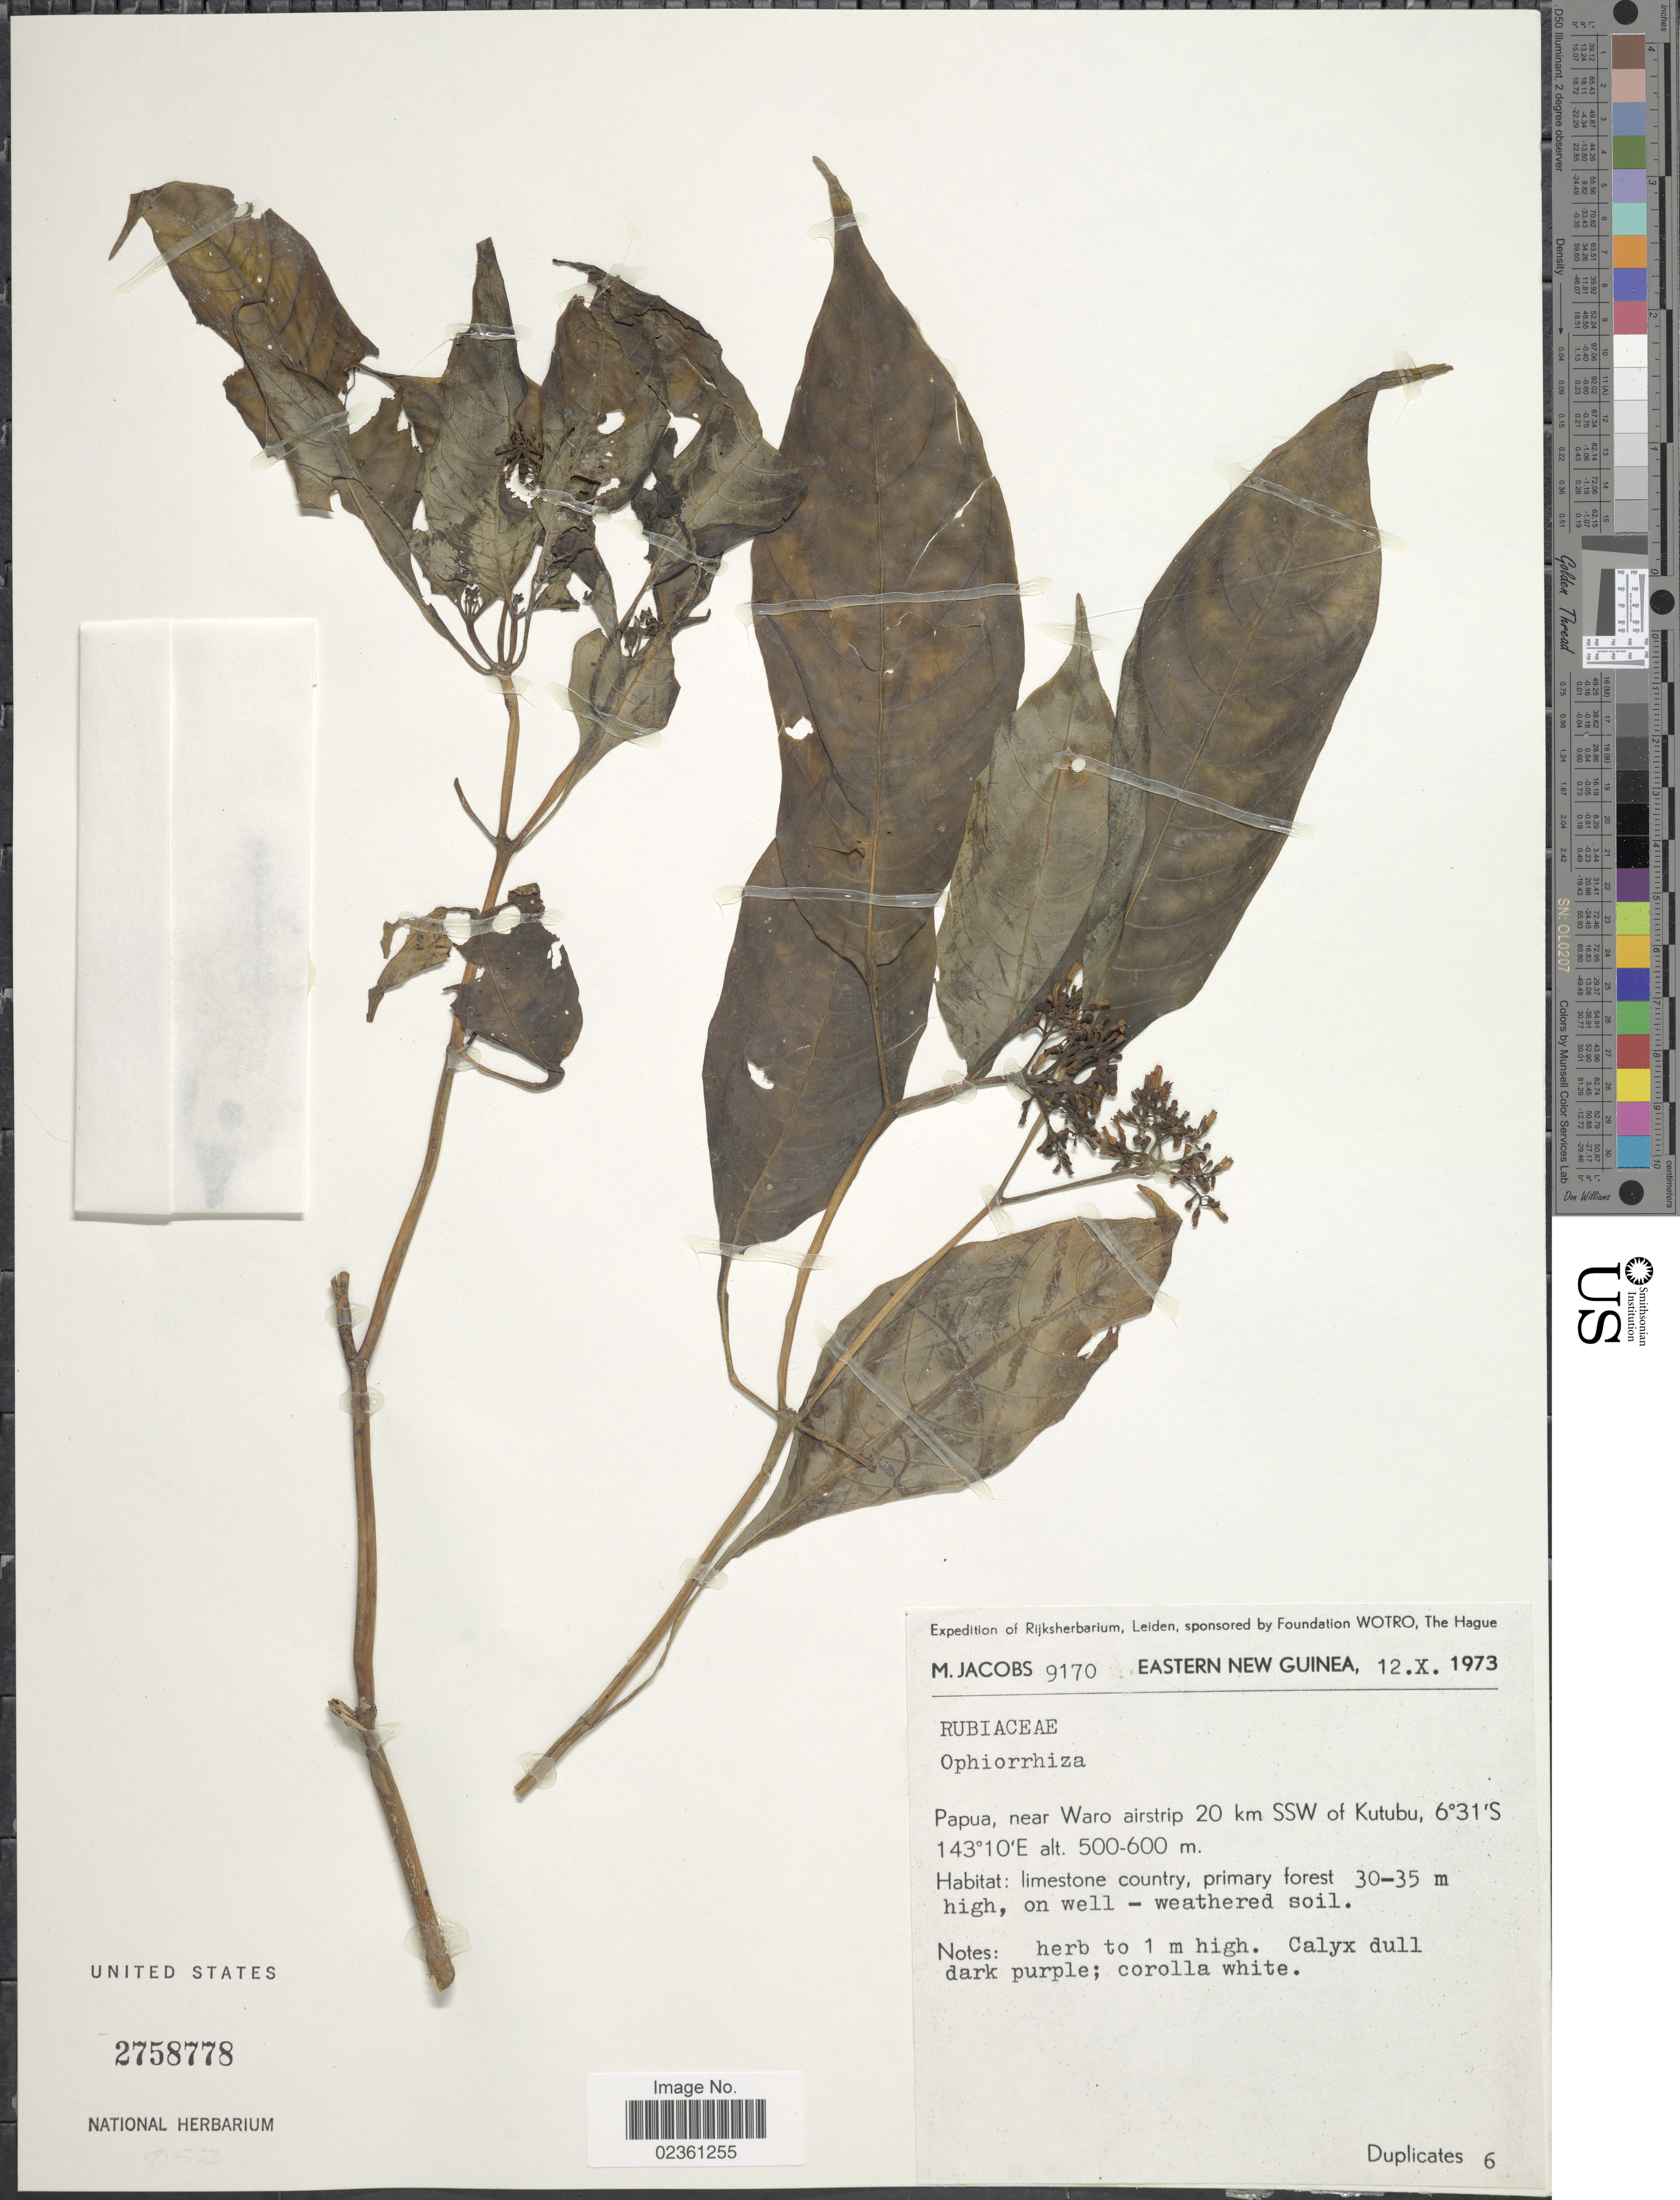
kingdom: Plantae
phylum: Tracheophyta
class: Magnoliopsida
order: Gentianales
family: Rubiaceae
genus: Ophiorrhiza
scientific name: Ophiorrhiza sp.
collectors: M. Jacobs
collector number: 9170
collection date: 1973-10-12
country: Papua New Guinea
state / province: Southern Highlands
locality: Eastern New Guinea, Papua, near Waro airstrip 20 km SSW of Kutubu, limestone country, primary forest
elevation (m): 500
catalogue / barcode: US 2758778